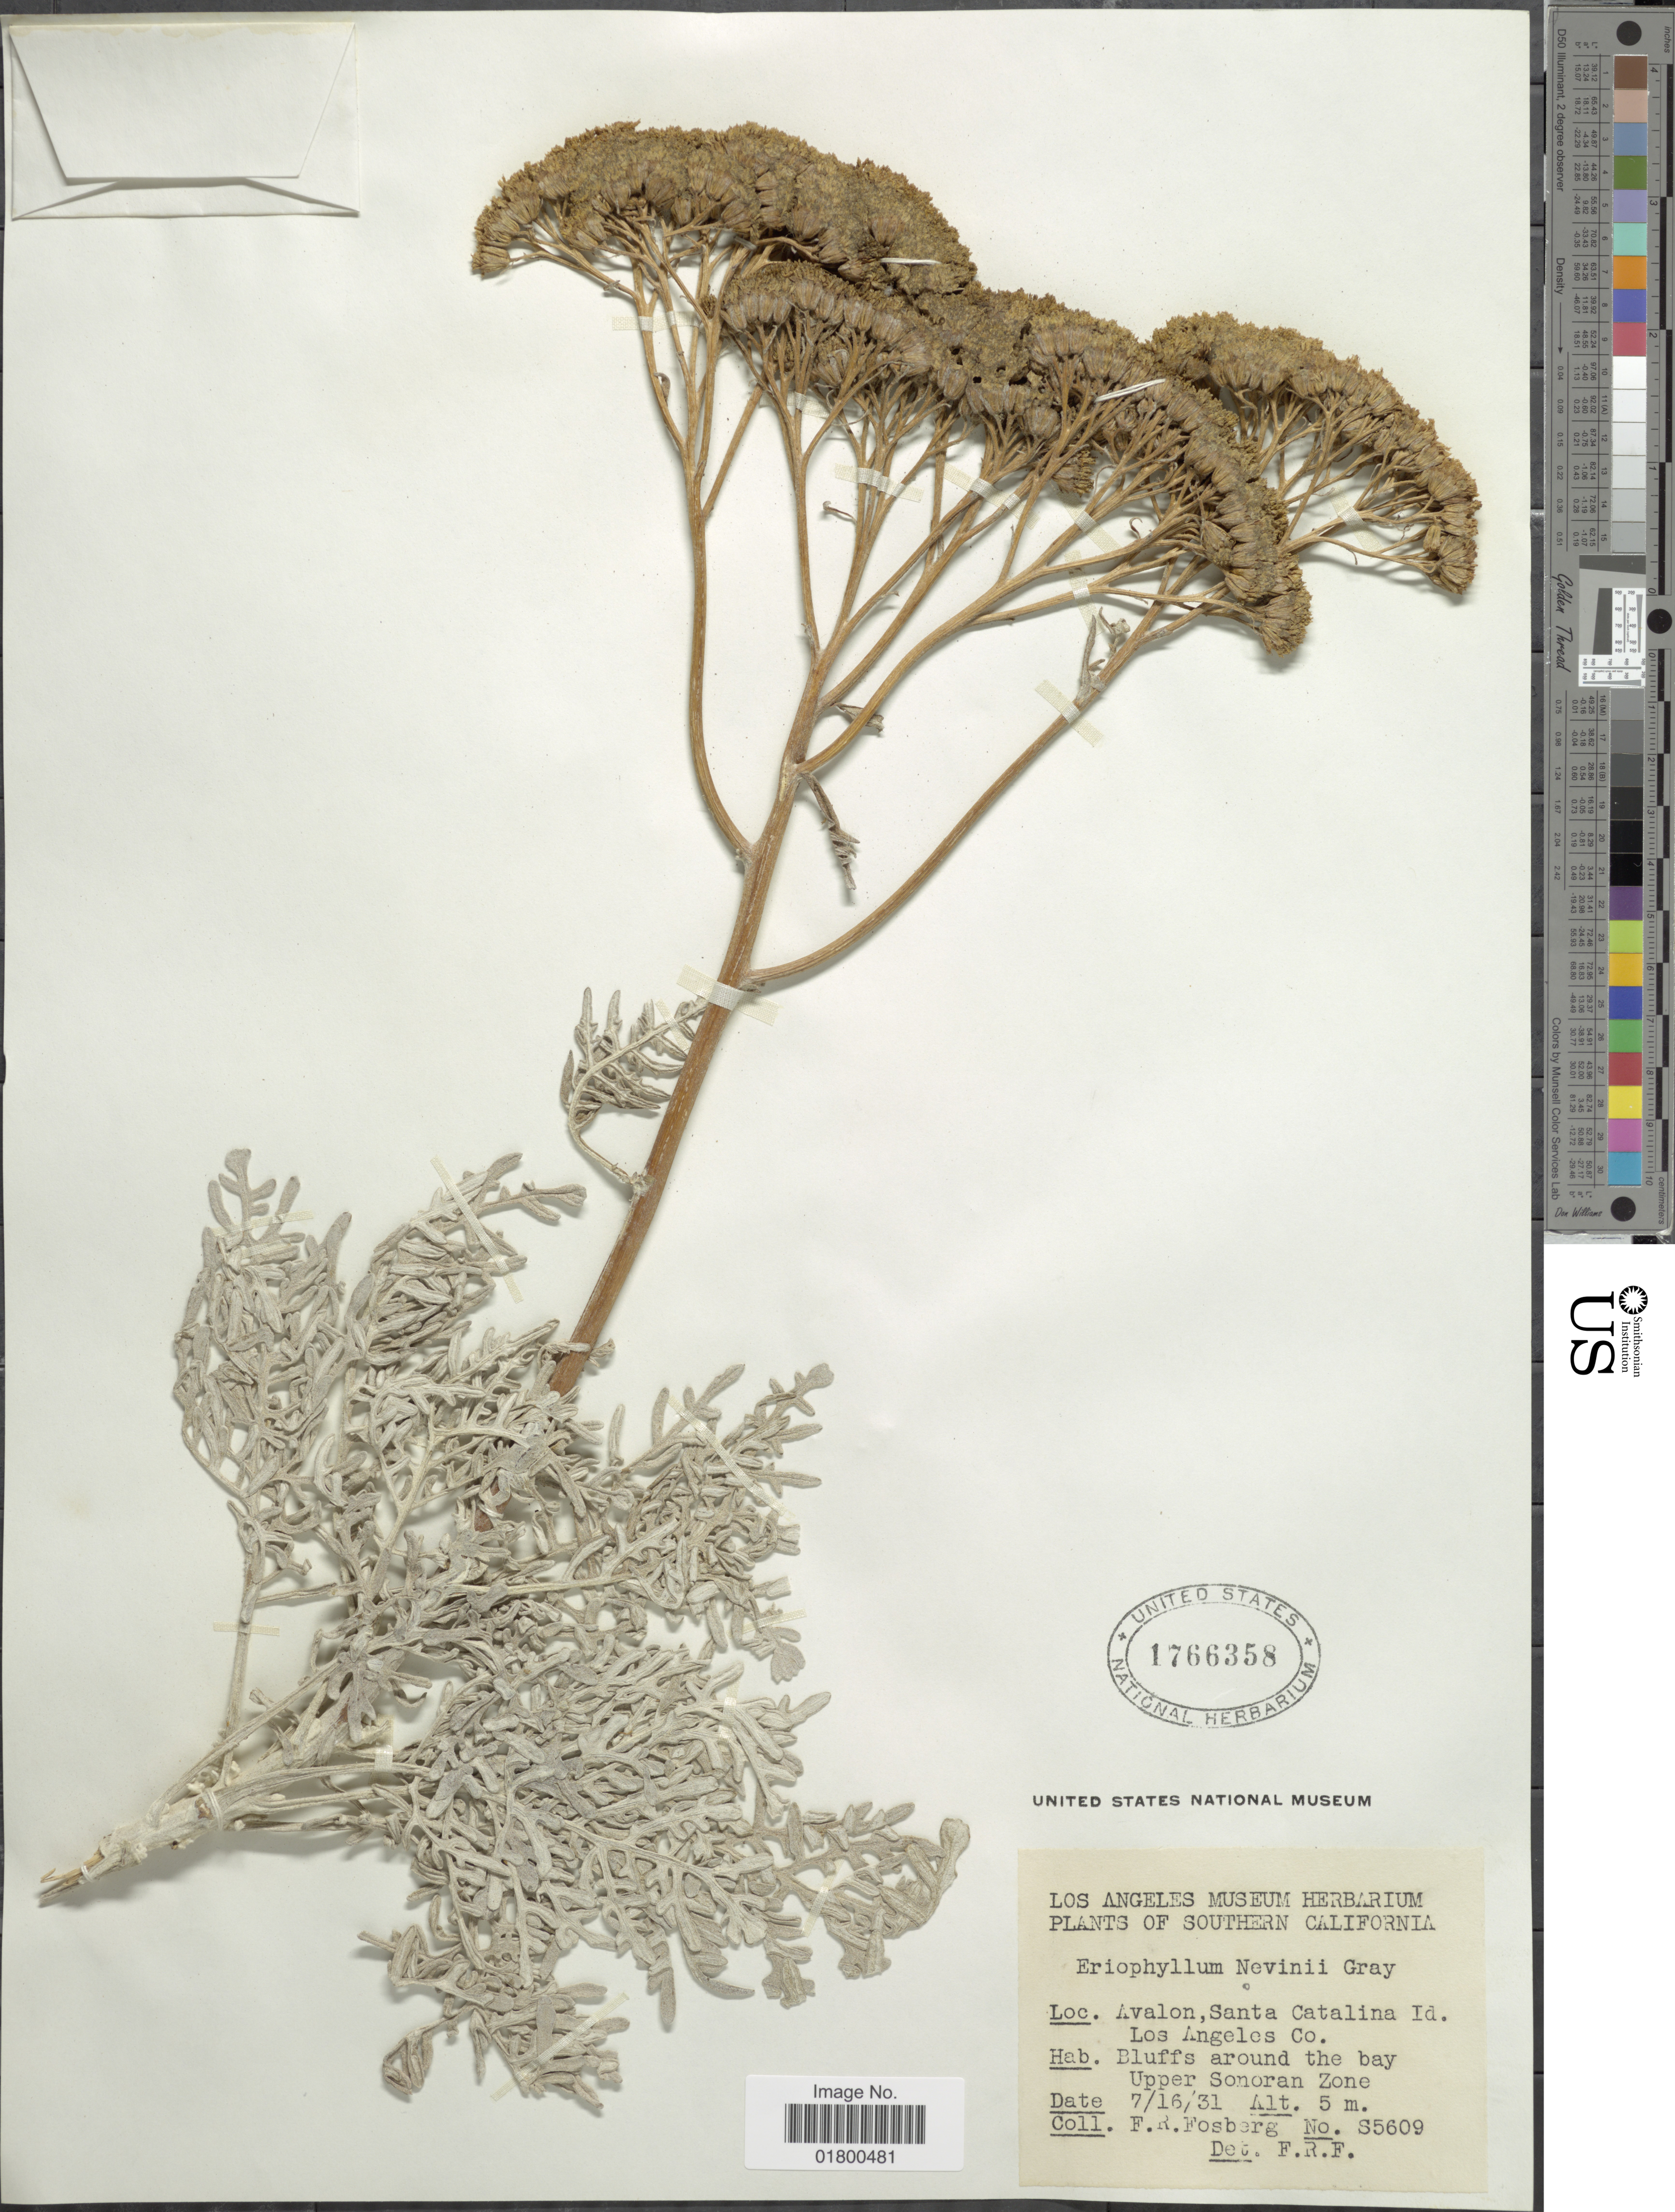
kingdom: Plantae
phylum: Tracheophyta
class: Magnoliopsida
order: Asterales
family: Asteraceae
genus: Eriophyllum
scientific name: Eriophyllum nevinii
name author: A. Gray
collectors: F. R. Fosberg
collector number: S5609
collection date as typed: Transcribed d/m/y: 16/7/31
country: United States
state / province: California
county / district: Los Angeles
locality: Southern California, Avalon, Santa Catalina Id., Los Angeles Co. Bluffs bay around the bay Upper Sonoran Zone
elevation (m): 5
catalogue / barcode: US 1766358